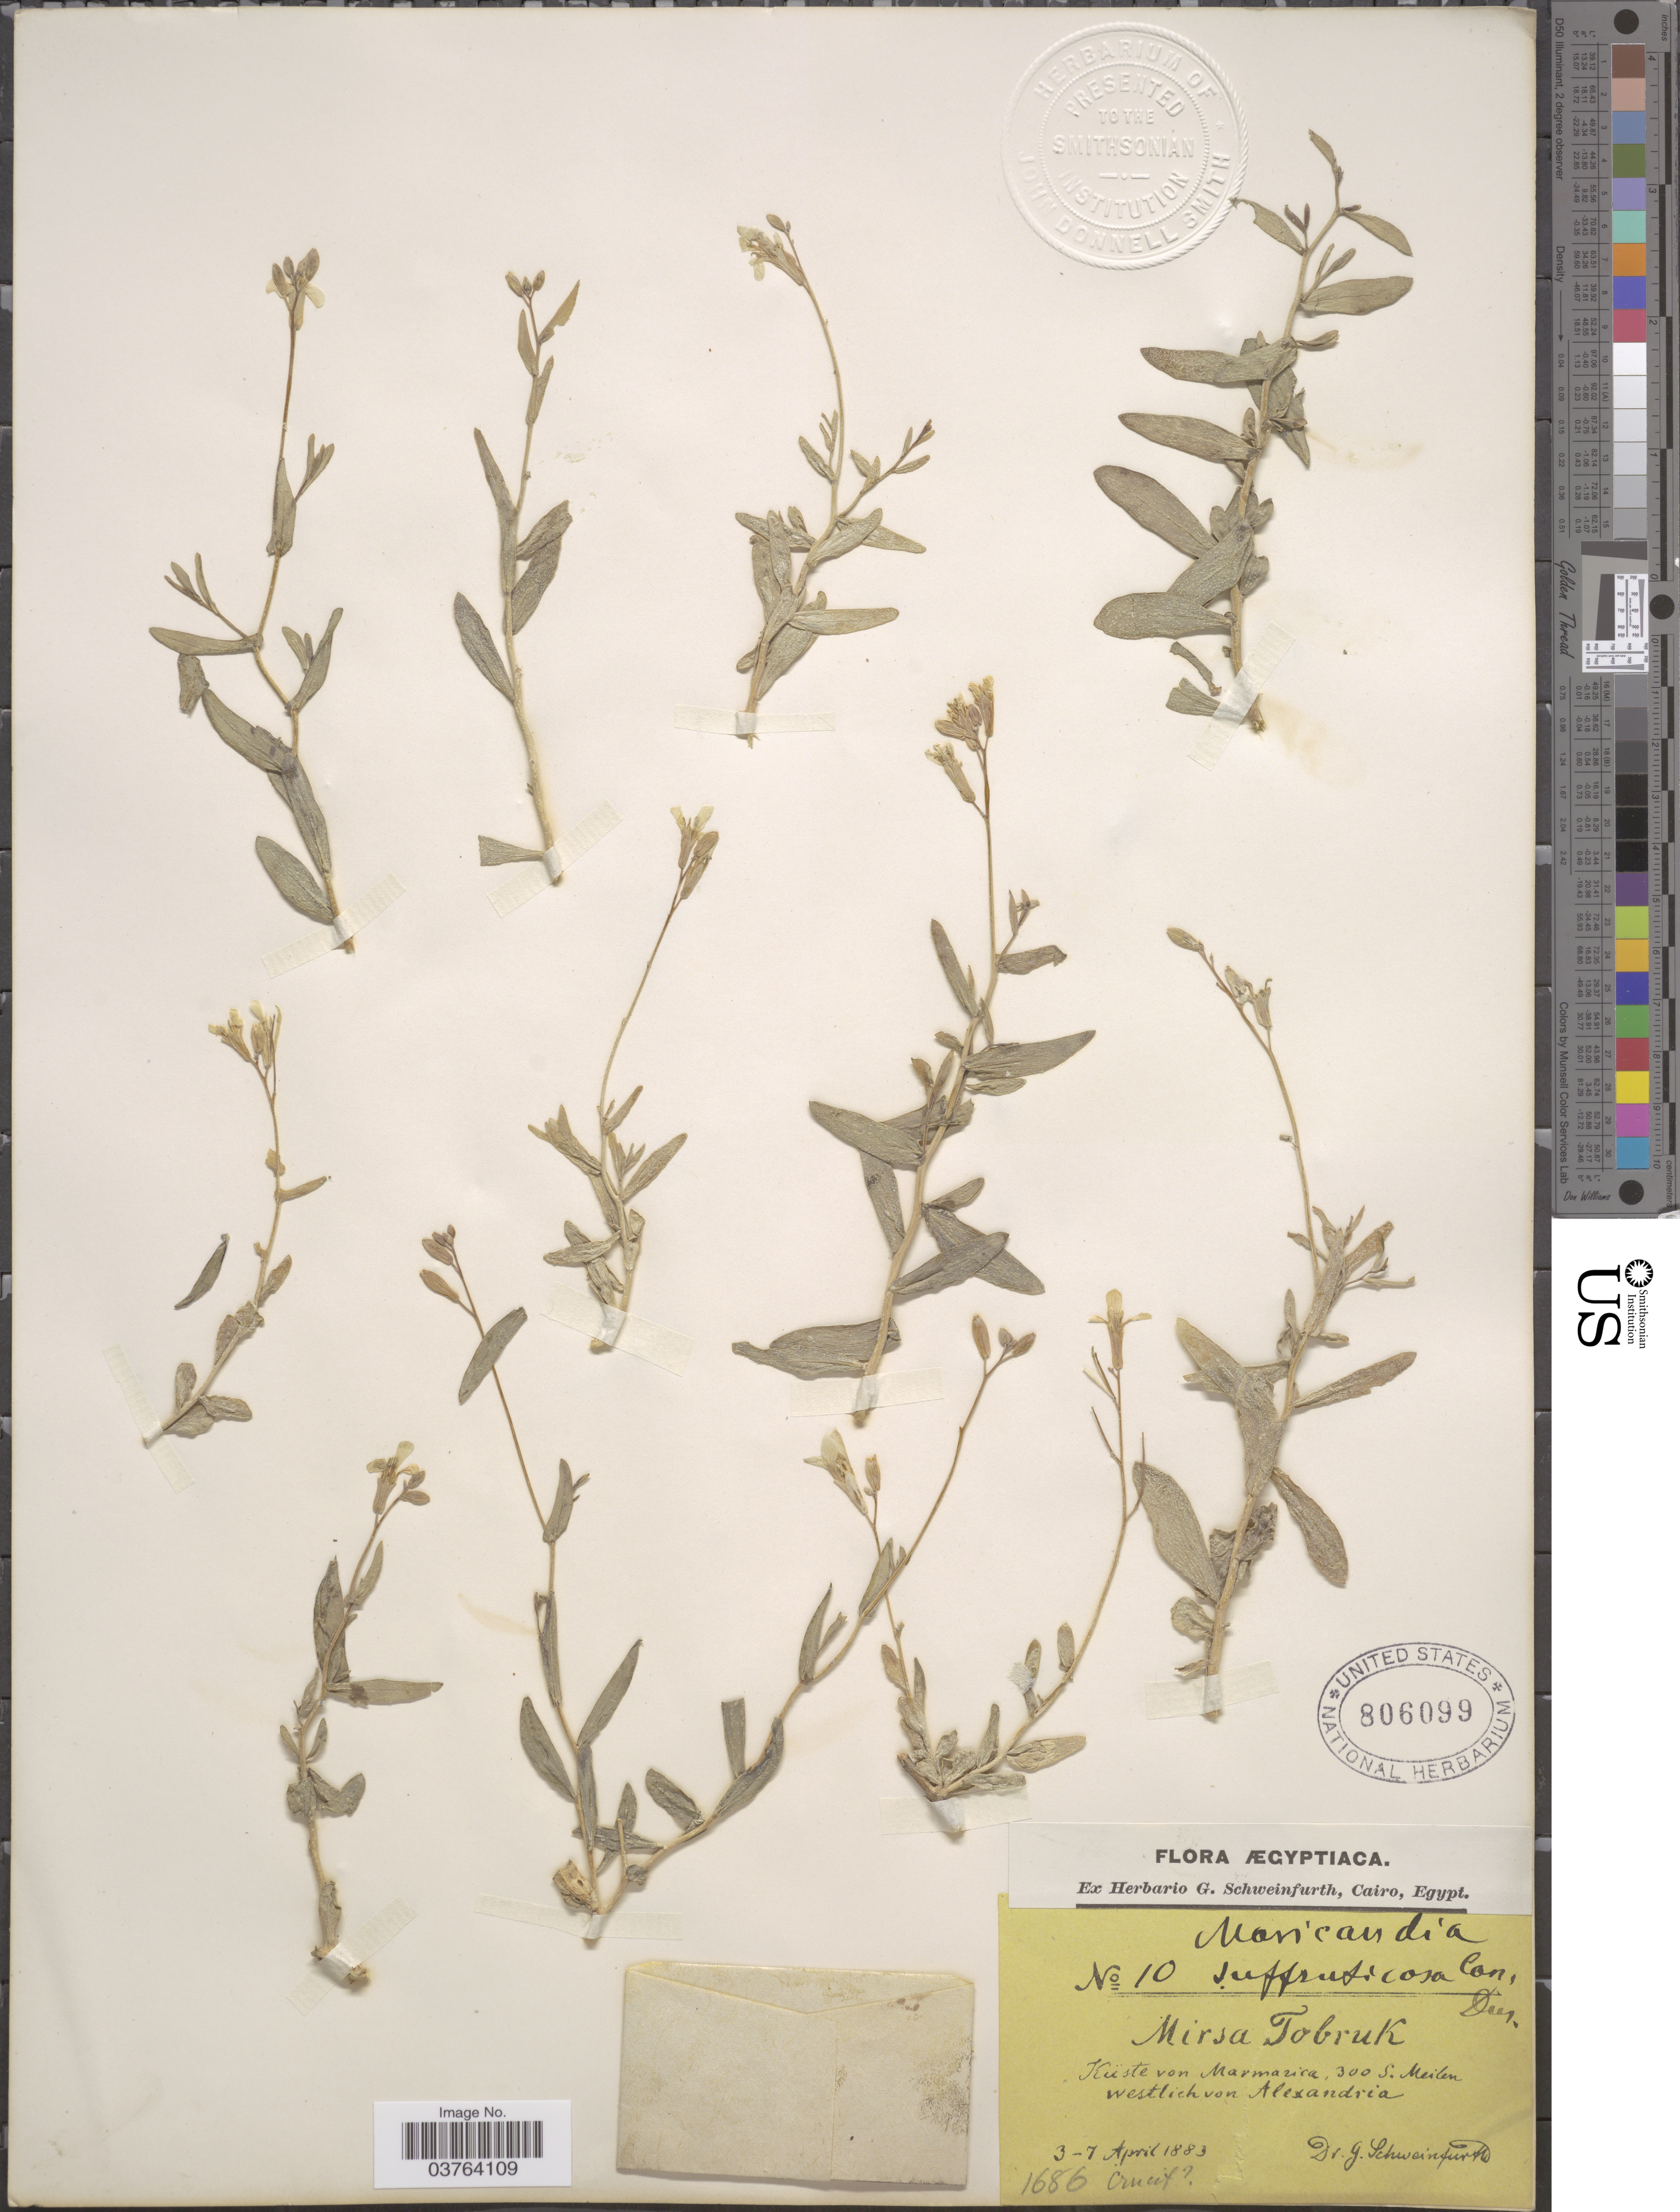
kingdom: Plantae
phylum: Tracheophyta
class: Magnoliopsida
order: Brassicales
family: Brassicaceae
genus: Moricandia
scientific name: Moricandia suffruticosa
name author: (Desf.) Coss. & Durieu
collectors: G. A. Schweinfurth (herbarium)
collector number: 10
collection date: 1883-04-03/1883-04-07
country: Egypt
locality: Küste von Marmarica, 300 S. Meilen westlich von Alexandria.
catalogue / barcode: US 806099